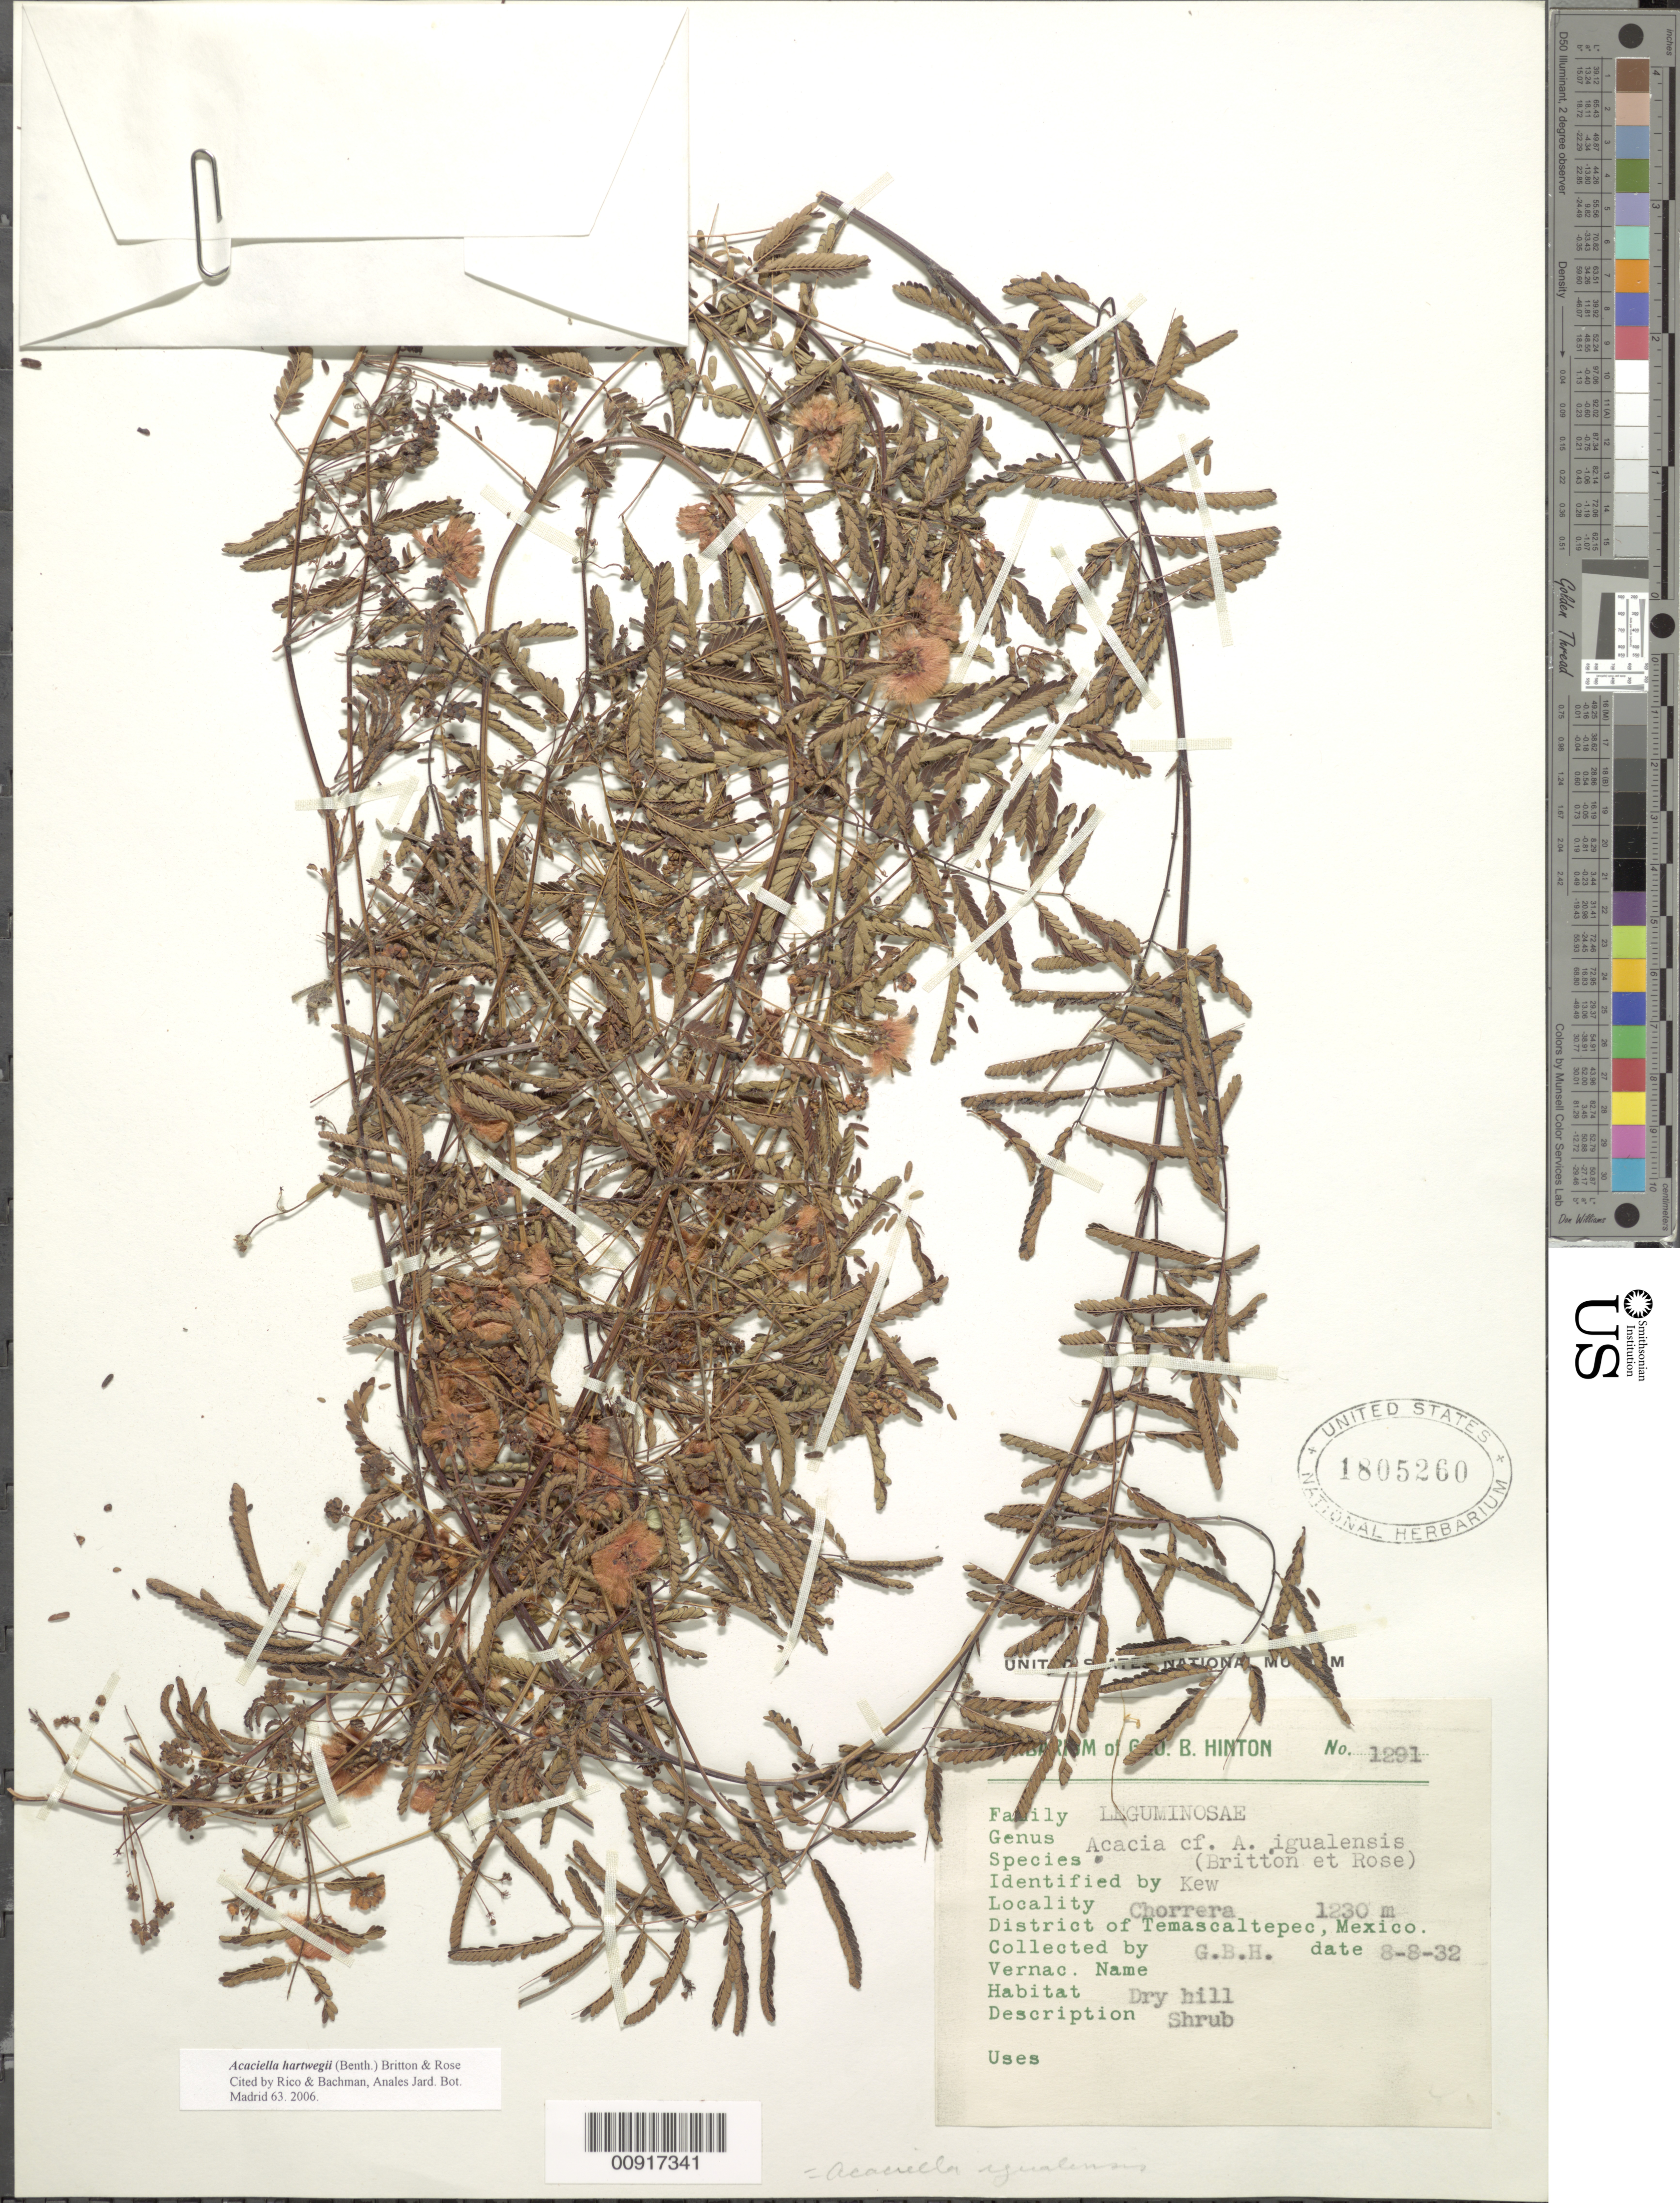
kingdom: Plantae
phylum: Tracheophyta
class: Magnoliopsida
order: Fabales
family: Fabaceae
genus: Acaciella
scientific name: Acaciella hartwegii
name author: (Benth.) Britton & Rose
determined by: Rico, L.; Bachman, --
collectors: G. B. Hinton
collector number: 1291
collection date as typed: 08 Aug 1932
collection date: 1932-08-08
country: Mexico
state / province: México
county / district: Temascaltepec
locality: Chorrera, District of Temascaltepec, State of Mexico.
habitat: Dry hill.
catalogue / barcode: US 1805260